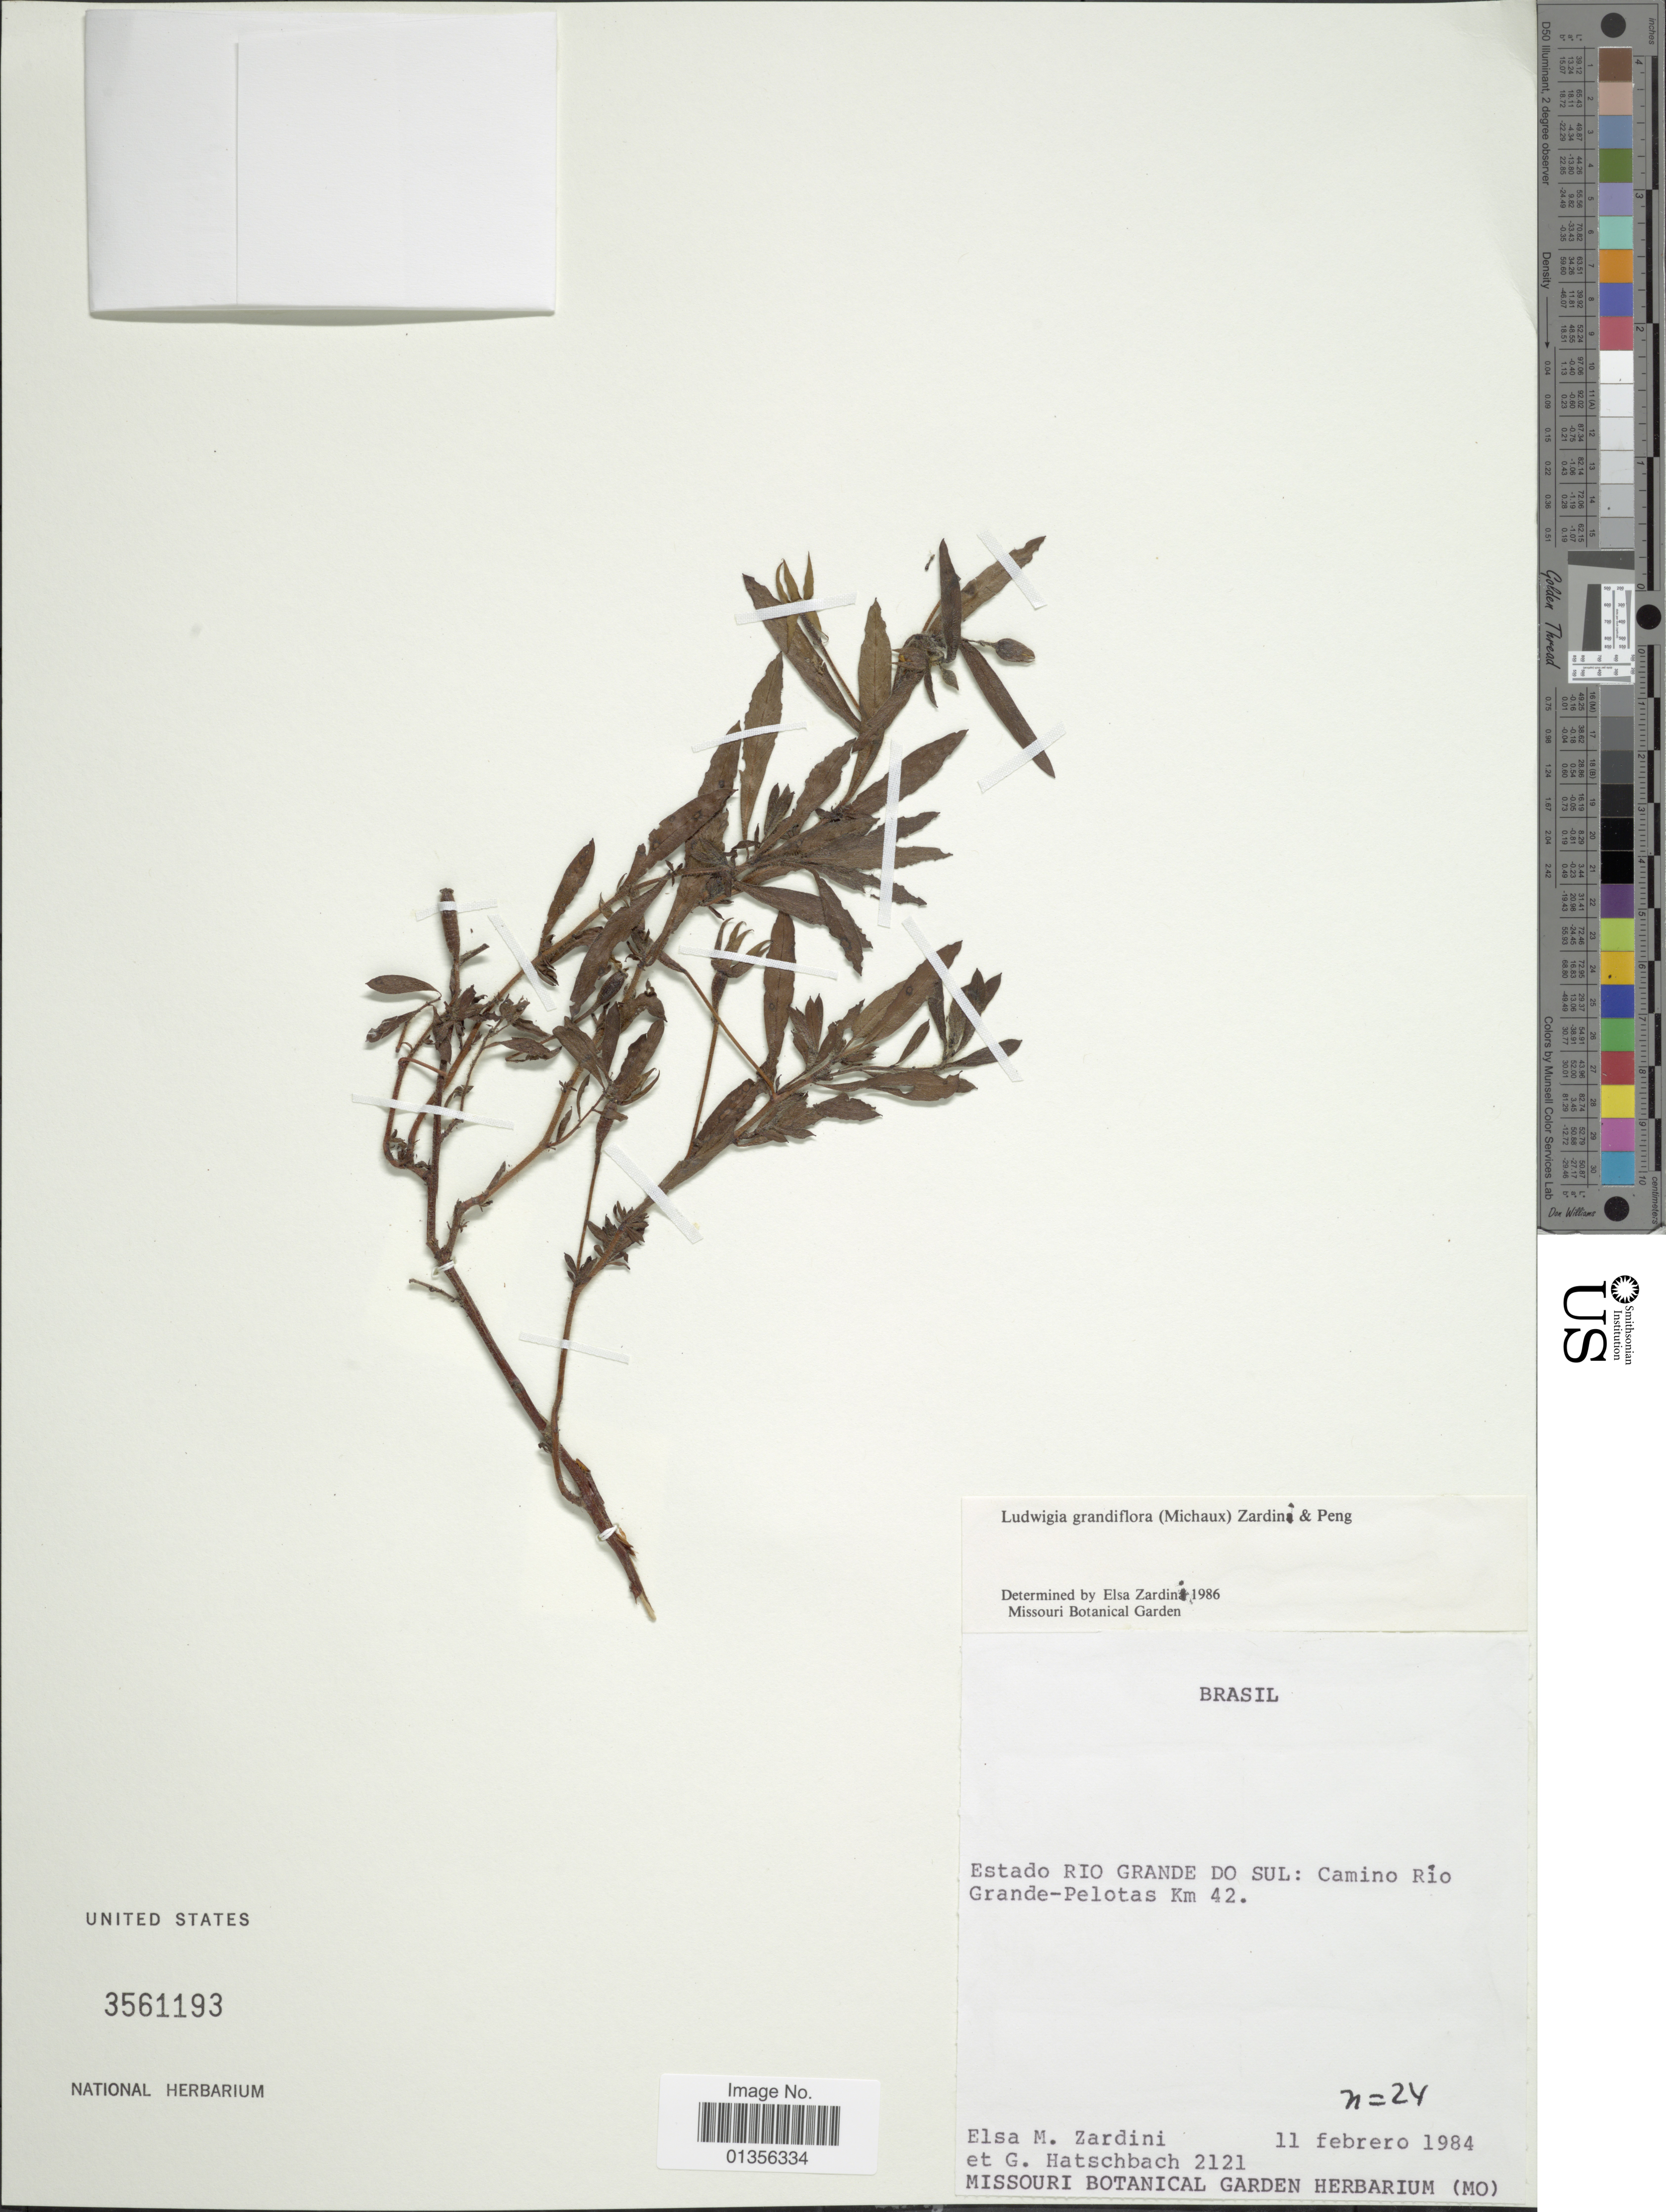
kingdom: Plantae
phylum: Tracheophyta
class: Magnoliopsida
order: Myrtales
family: Onagraceae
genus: Ludwigia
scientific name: Ludwigia grandiflora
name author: (Michx.) Greuter & Burdet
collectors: E. M. Zardini & G. Hatschbach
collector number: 2121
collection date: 1984-02-11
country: Brazil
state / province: Rio Grande do Sul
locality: Camino Rio Grande-Pelotas Km 42.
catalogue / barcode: US 3561193